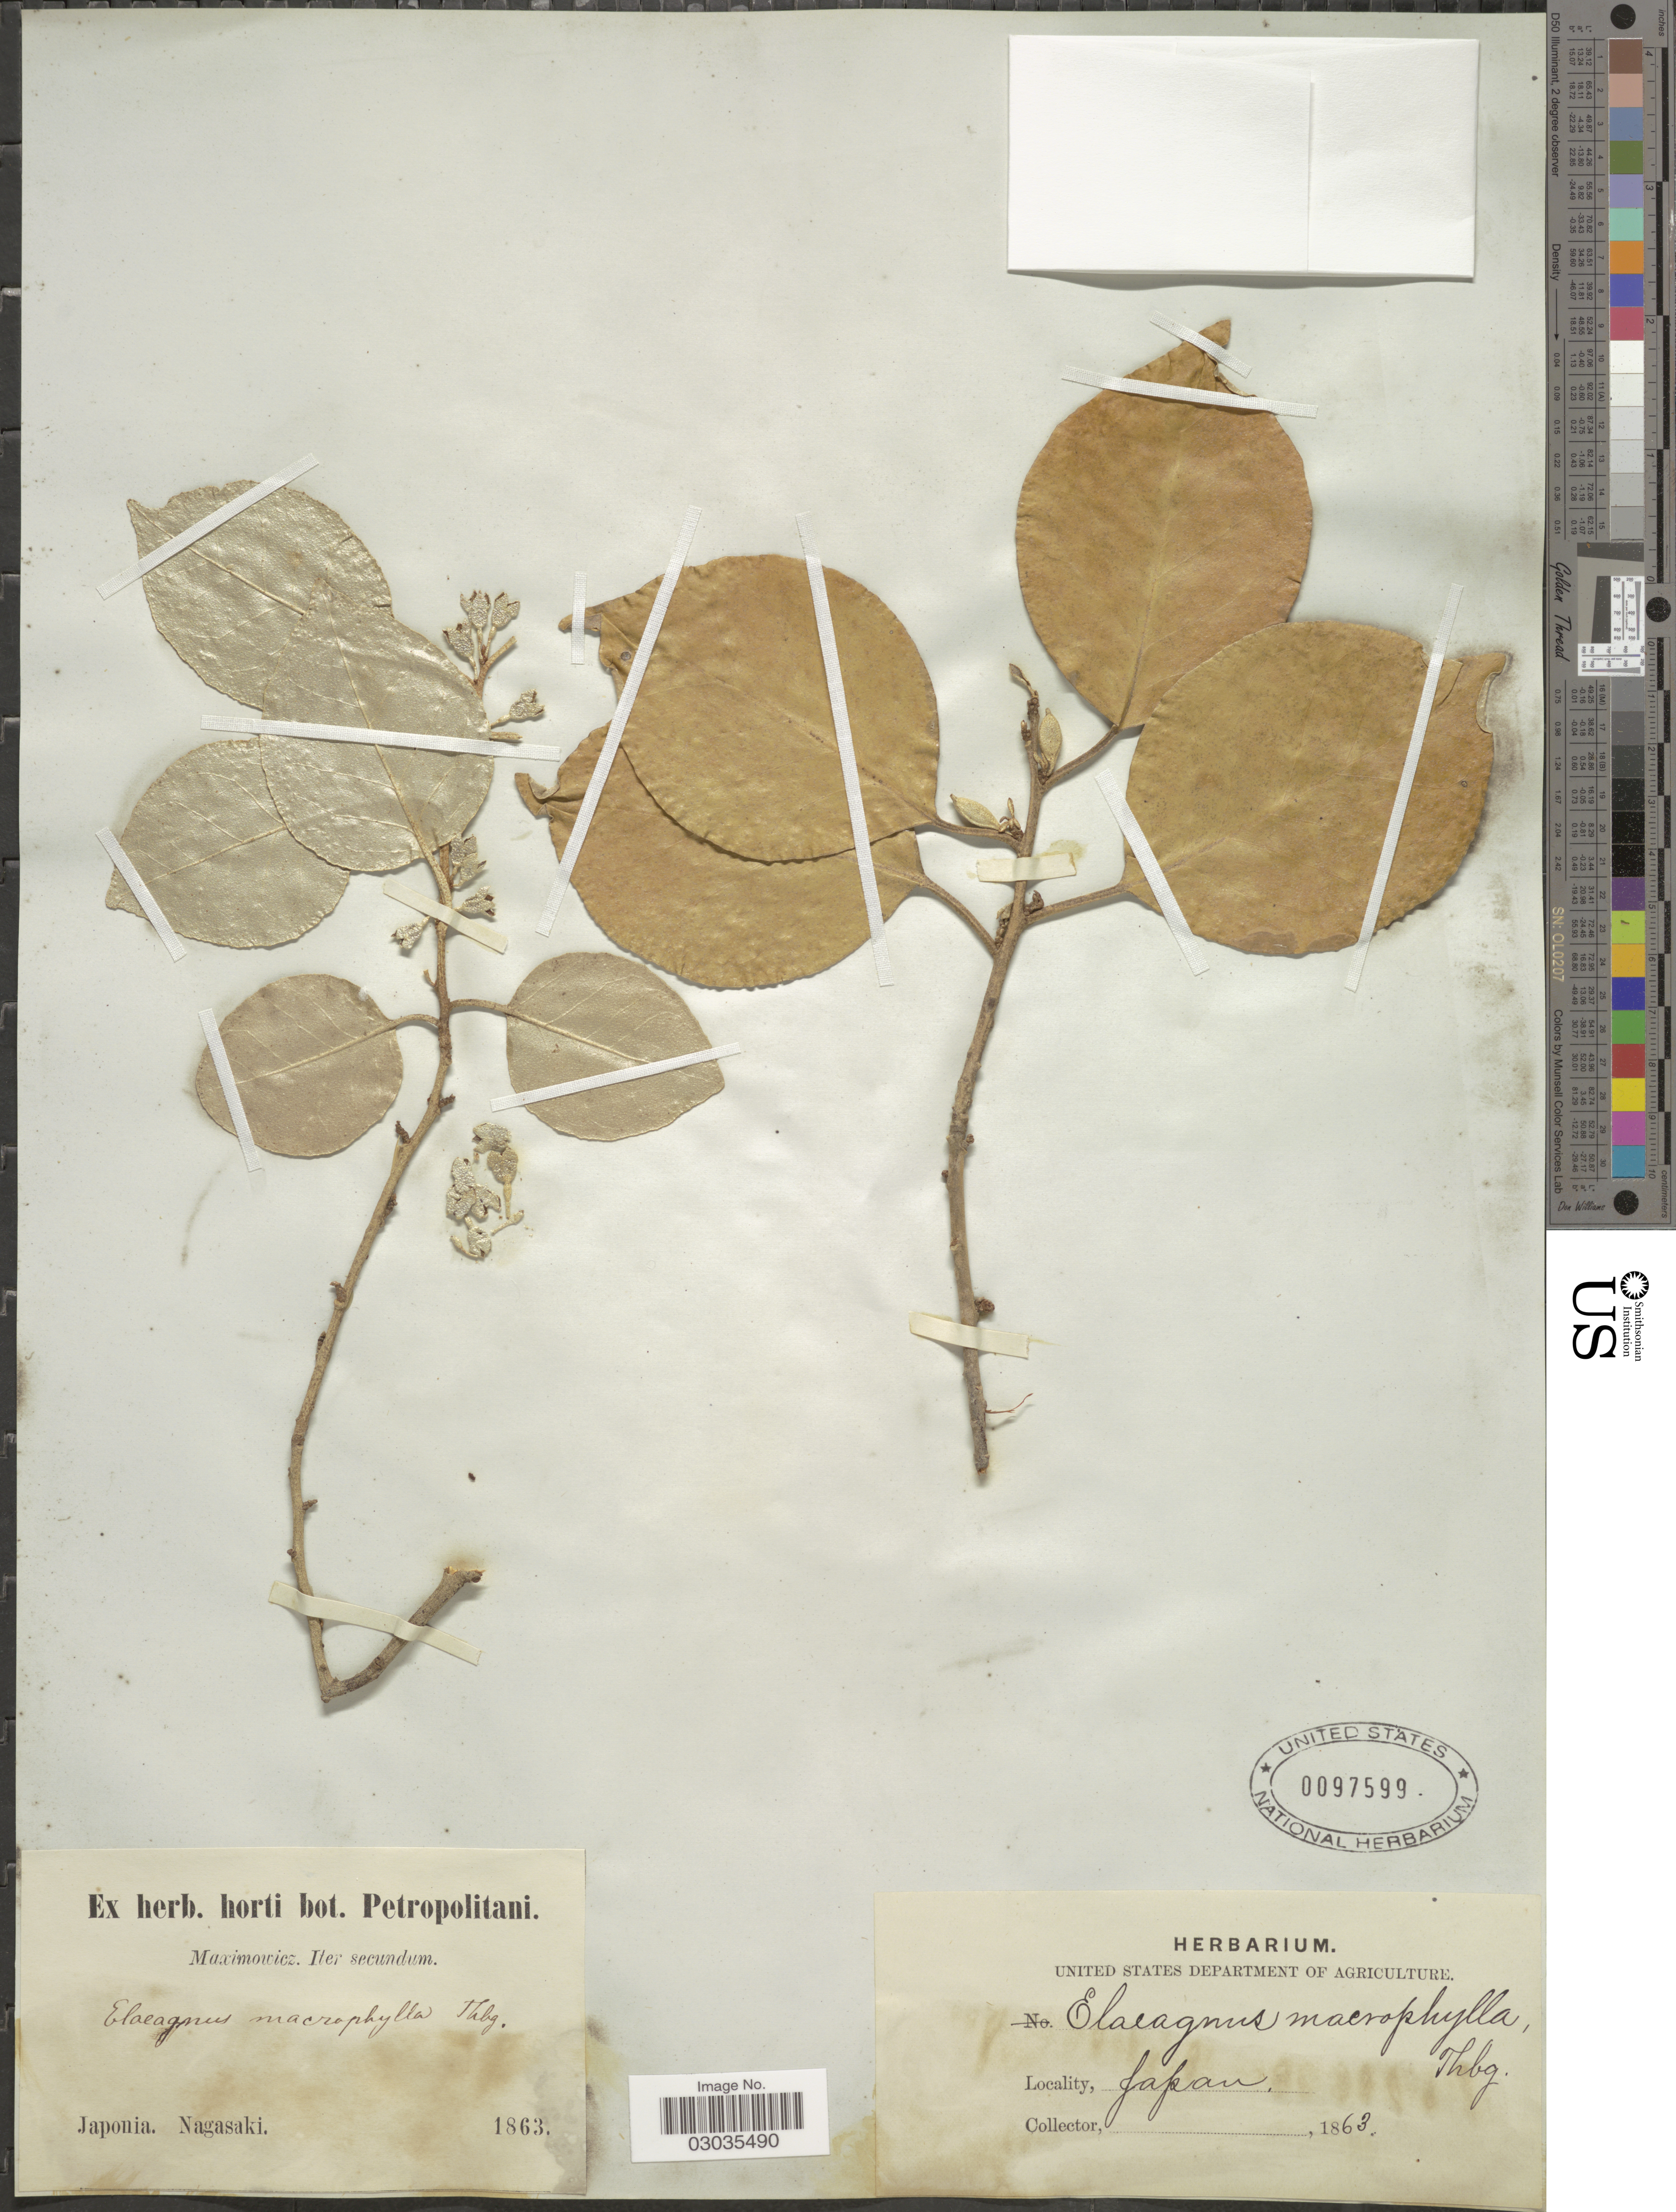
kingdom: Plantae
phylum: Tracheophyta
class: Magnoliopsida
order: Rosales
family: Elaeagnaceae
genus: Elaeagnus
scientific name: Elaeagnus macrophylla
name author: Thunb.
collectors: Maximowicz, --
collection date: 1863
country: Japan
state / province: Nagasaki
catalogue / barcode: US 97599